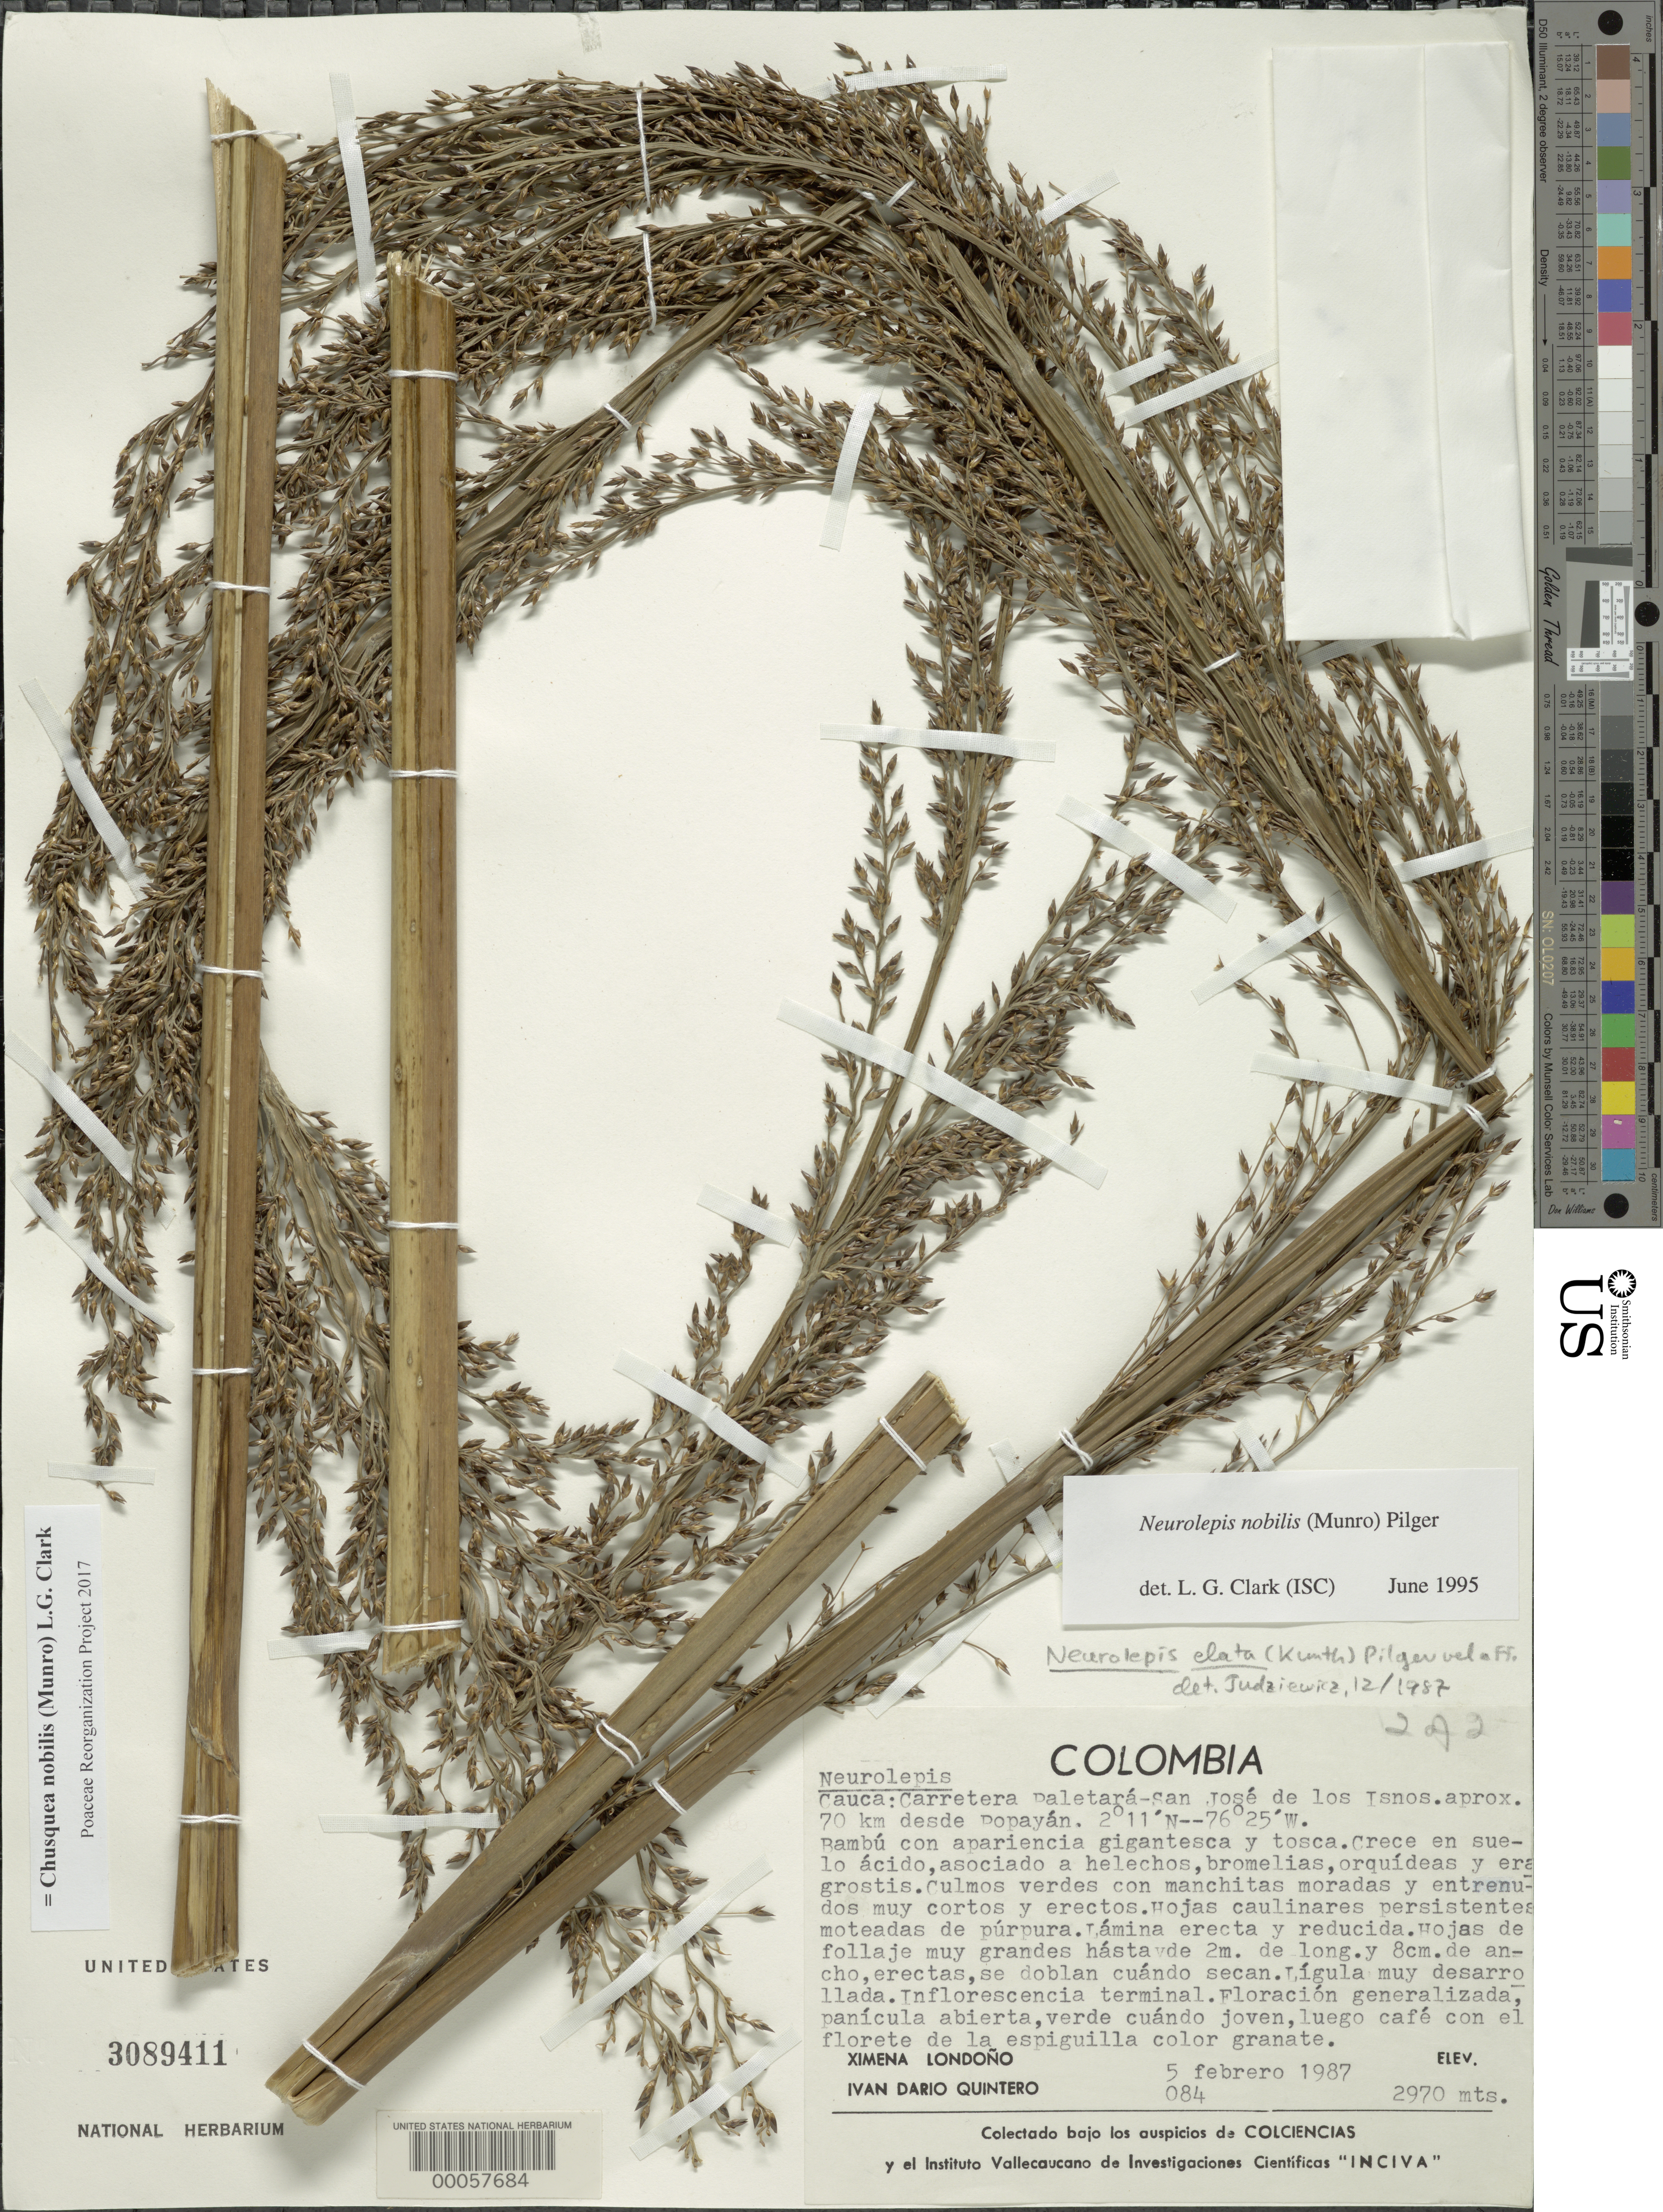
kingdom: Plantae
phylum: Tracheophyta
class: Liliopsida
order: Poales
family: Poaceae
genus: Chusquea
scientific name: Chusquea nobilis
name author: (Munro) L.G. Clark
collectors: X. Londoño & I. Quintero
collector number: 84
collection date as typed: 05 Feb 1987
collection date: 1987-02-05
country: Colombia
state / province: Cauca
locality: Road from Paletara to San Jose de los Isnos, approximately 70 km from Popayan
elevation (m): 2970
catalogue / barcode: US 3089411